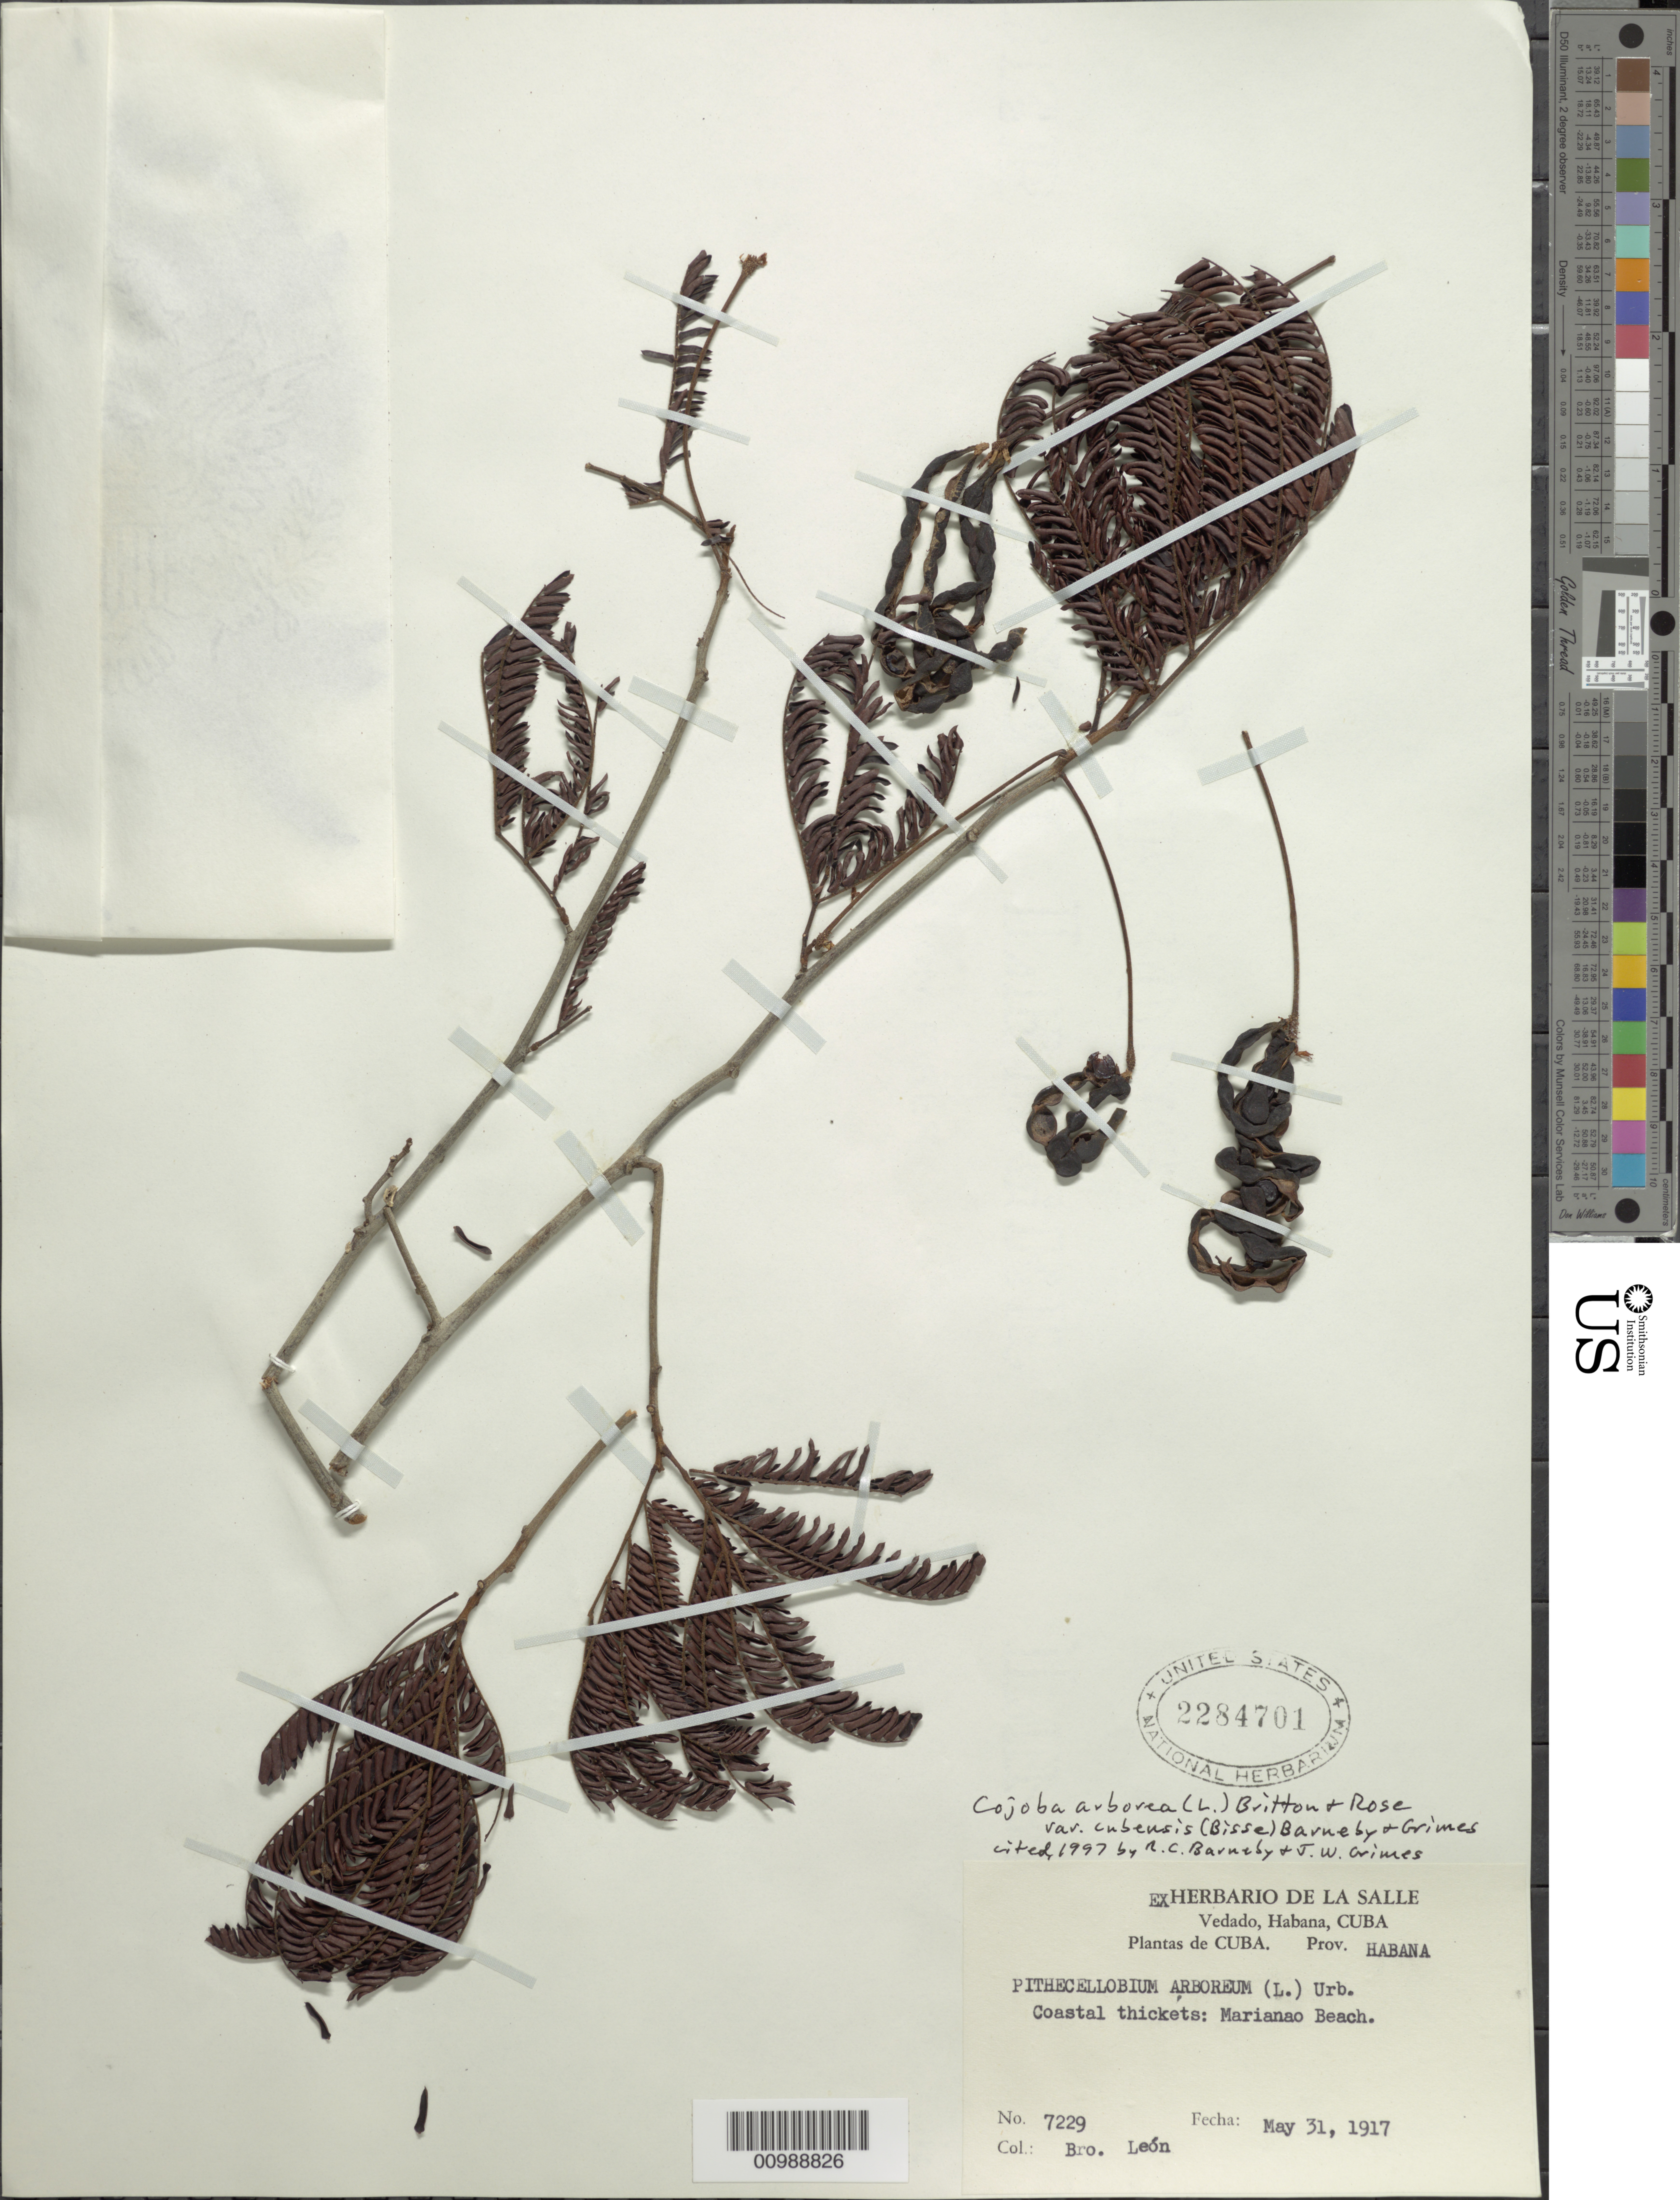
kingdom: Plantae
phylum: Tracheophyta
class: Magnoliopsida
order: Fabales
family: Fabaceae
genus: Cojoba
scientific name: Cojoba arborea var. cubensis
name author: (Bisse) Barneby & J.W. Grimes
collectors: Bro. León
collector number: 7229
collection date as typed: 31 May 1917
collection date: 1917-05-31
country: Cuba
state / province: La Habana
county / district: Municipio Playa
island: Cuba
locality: Habana; Vedado, coastal thickets, Marianao Beach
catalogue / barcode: US 2284701